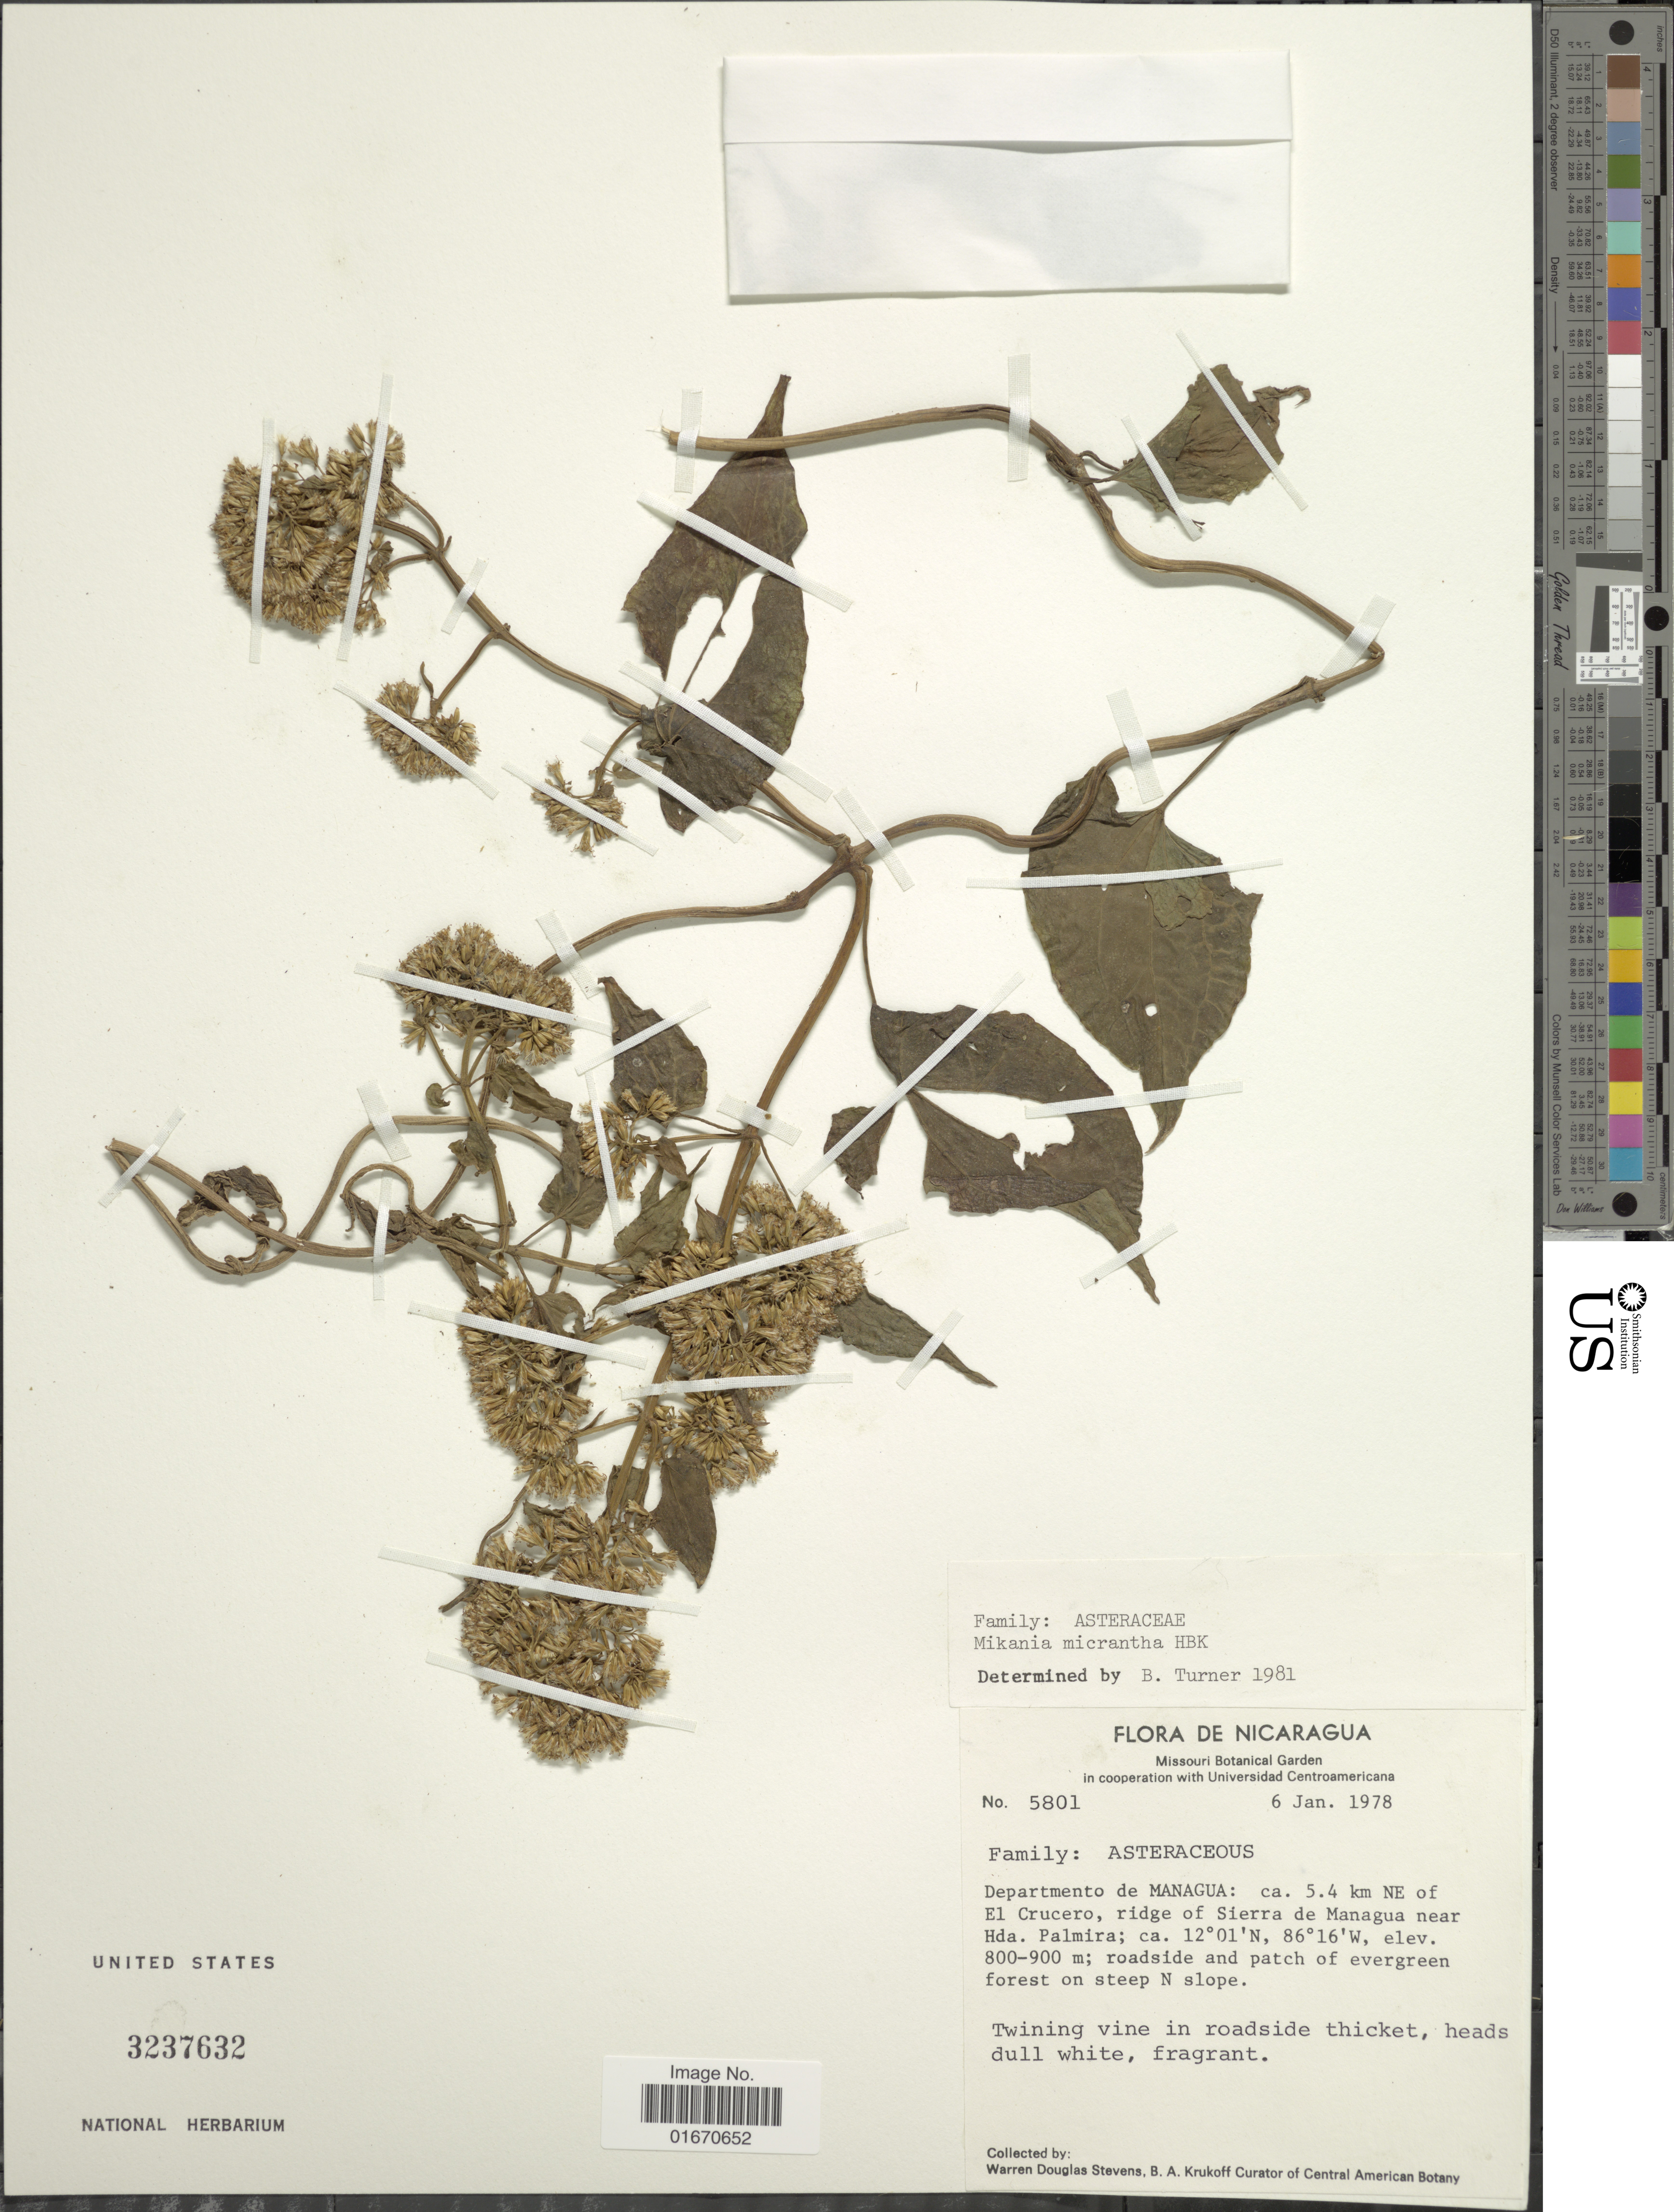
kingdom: Plantae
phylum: Tracheophyta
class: Magnoliopsida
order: Asterales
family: Asteraceae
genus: Mikania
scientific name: Mikania micrantha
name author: Kunth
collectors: W. D. Stevens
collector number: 5801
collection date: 1978-01-06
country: Nicaragua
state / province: Managua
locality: Ca 5.4 km NE of El Crucero, ridge of Sierra de Managua near Hda. Palmira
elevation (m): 800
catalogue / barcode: US 3237632